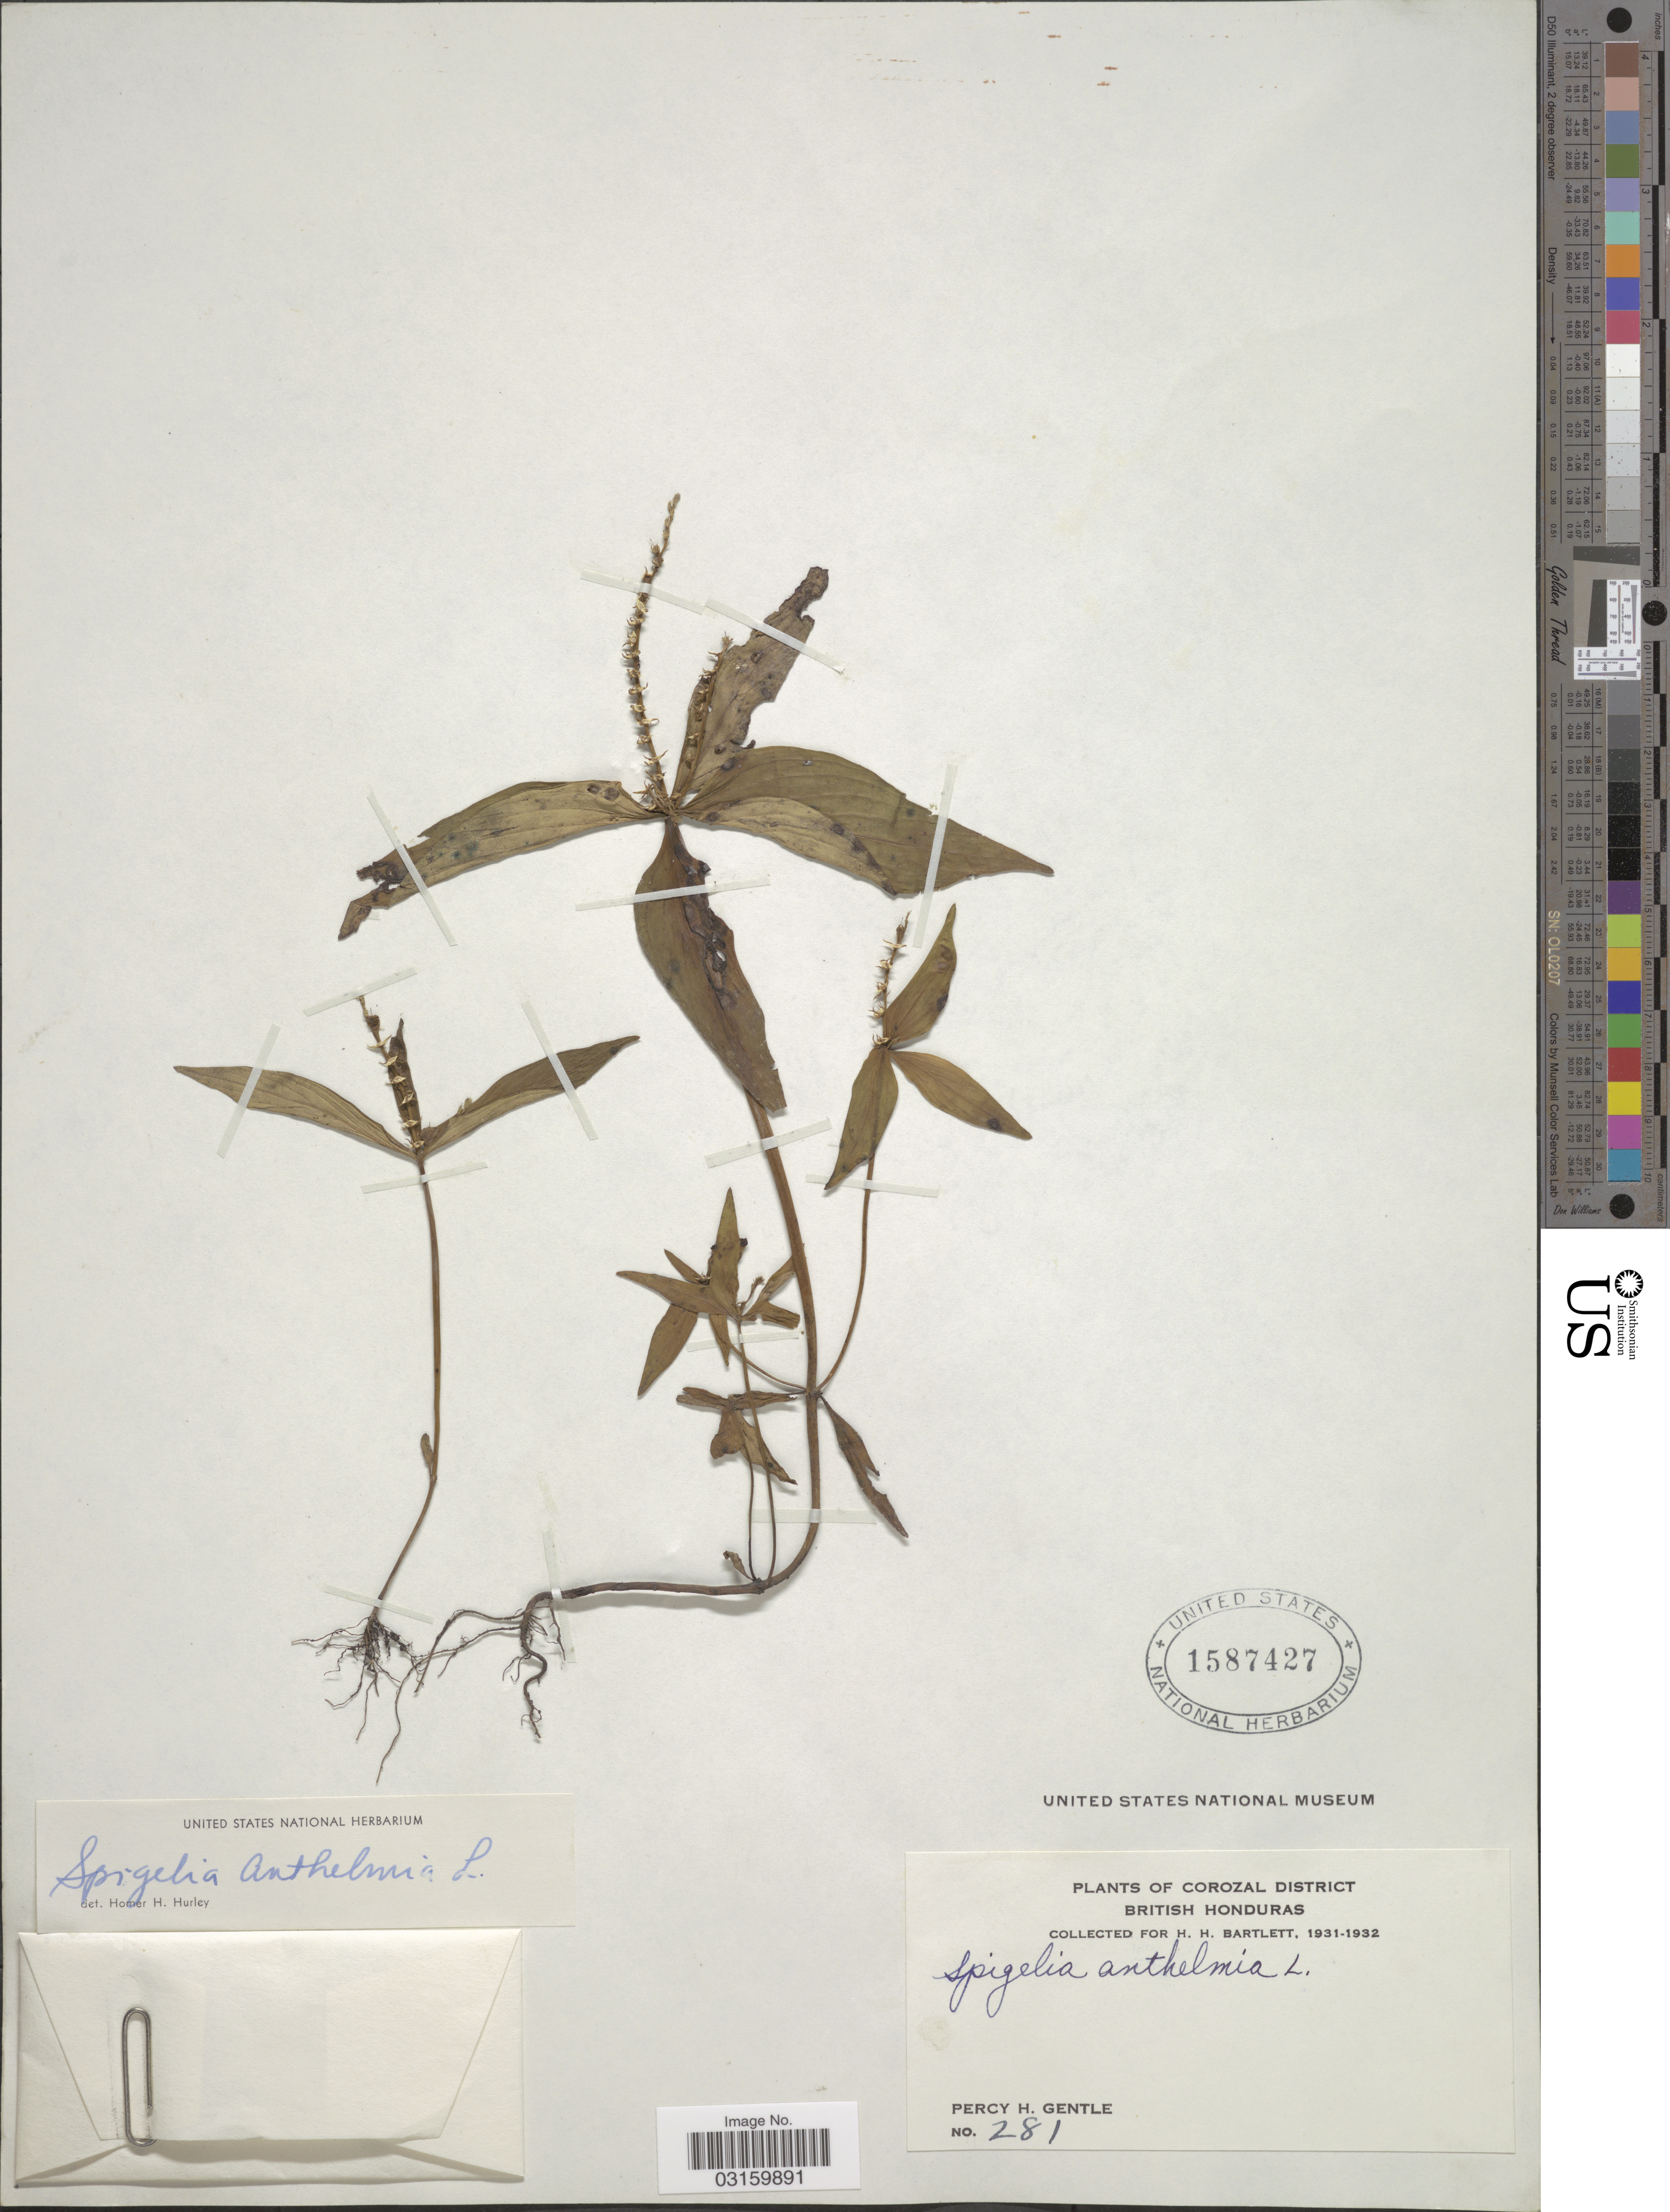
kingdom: Plantae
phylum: Tracheophyta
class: Magnoliopsida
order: Gentianales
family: Loganiaceae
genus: Spigelia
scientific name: Spigelia anthelmia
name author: L.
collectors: P. H. Gentle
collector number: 281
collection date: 1931/1932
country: Belize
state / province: Corozal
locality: Corozal District, British Honduras.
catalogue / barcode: US 1587427